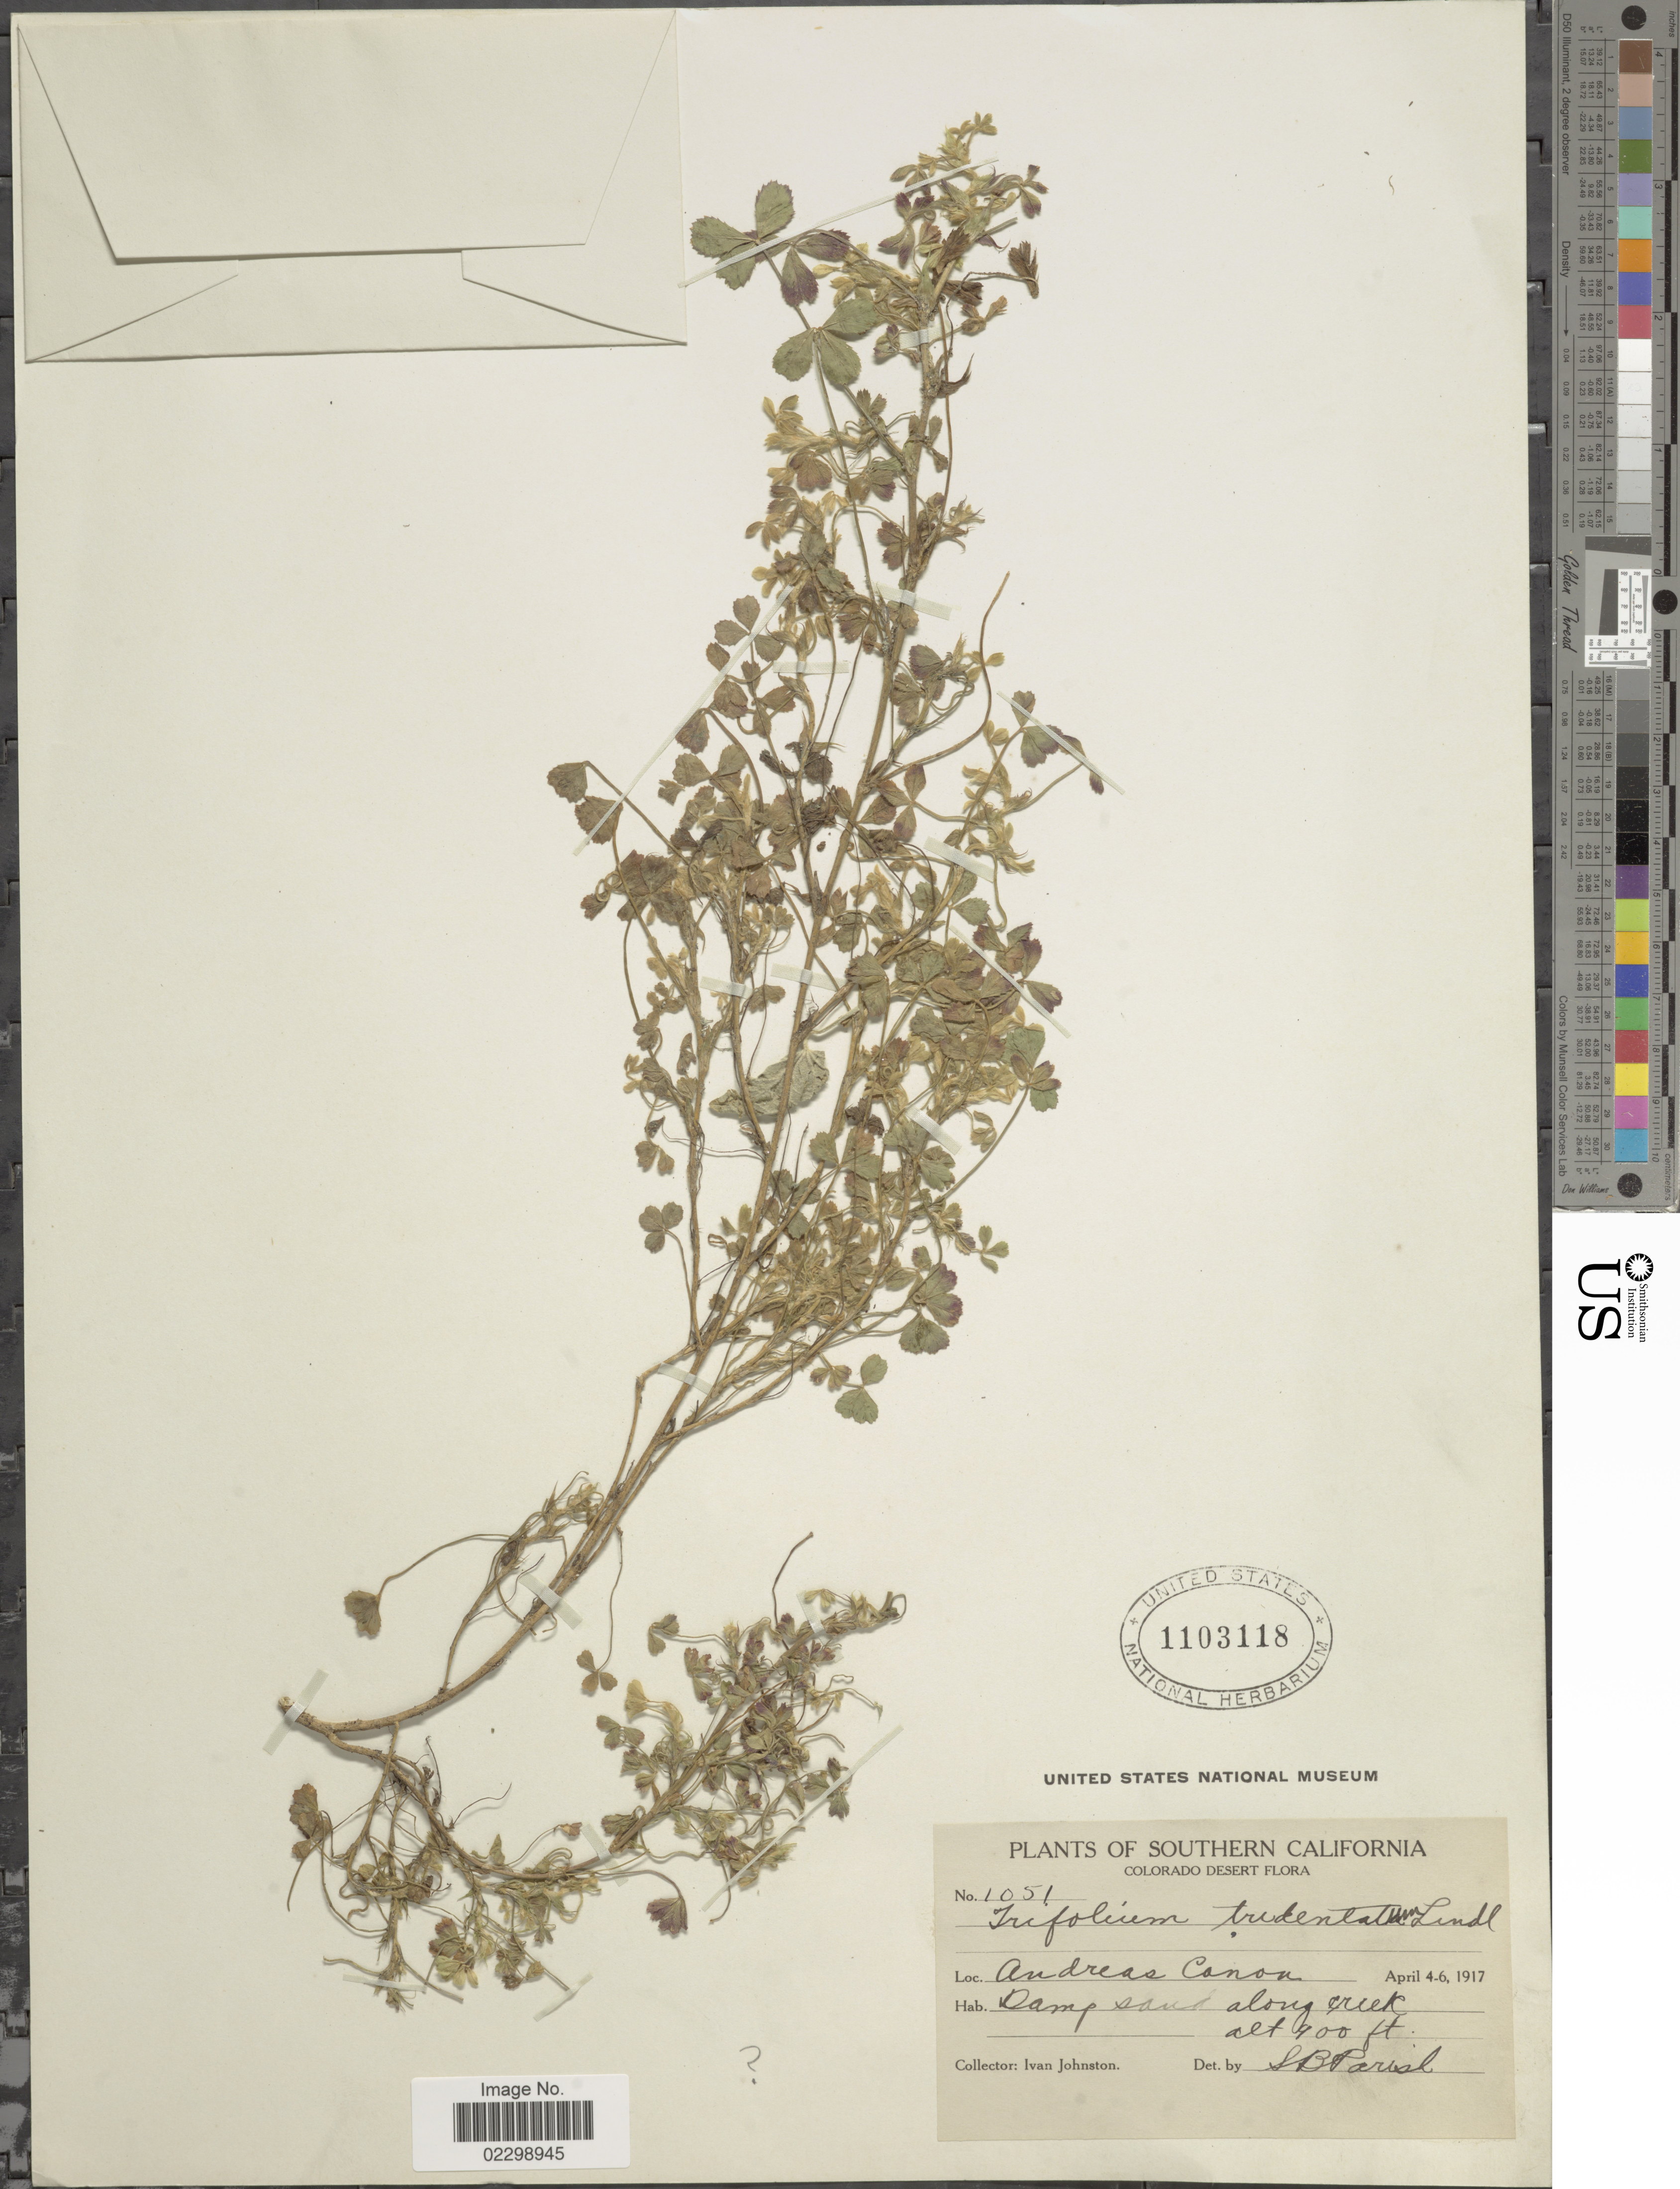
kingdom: Plantae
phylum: Tracheophyta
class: Magnoliopsida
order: Fabales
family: Fabaceae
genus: Trifolium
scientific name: Trifolium strictum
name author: L.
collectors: I.M. Johnston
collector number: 1051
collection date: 1917-04-04/1917-04-06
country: United States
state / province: California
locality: Southern California, Andres Canon, damp sea along creek, Colorado Desert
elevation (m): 274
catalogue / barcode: US 1103118